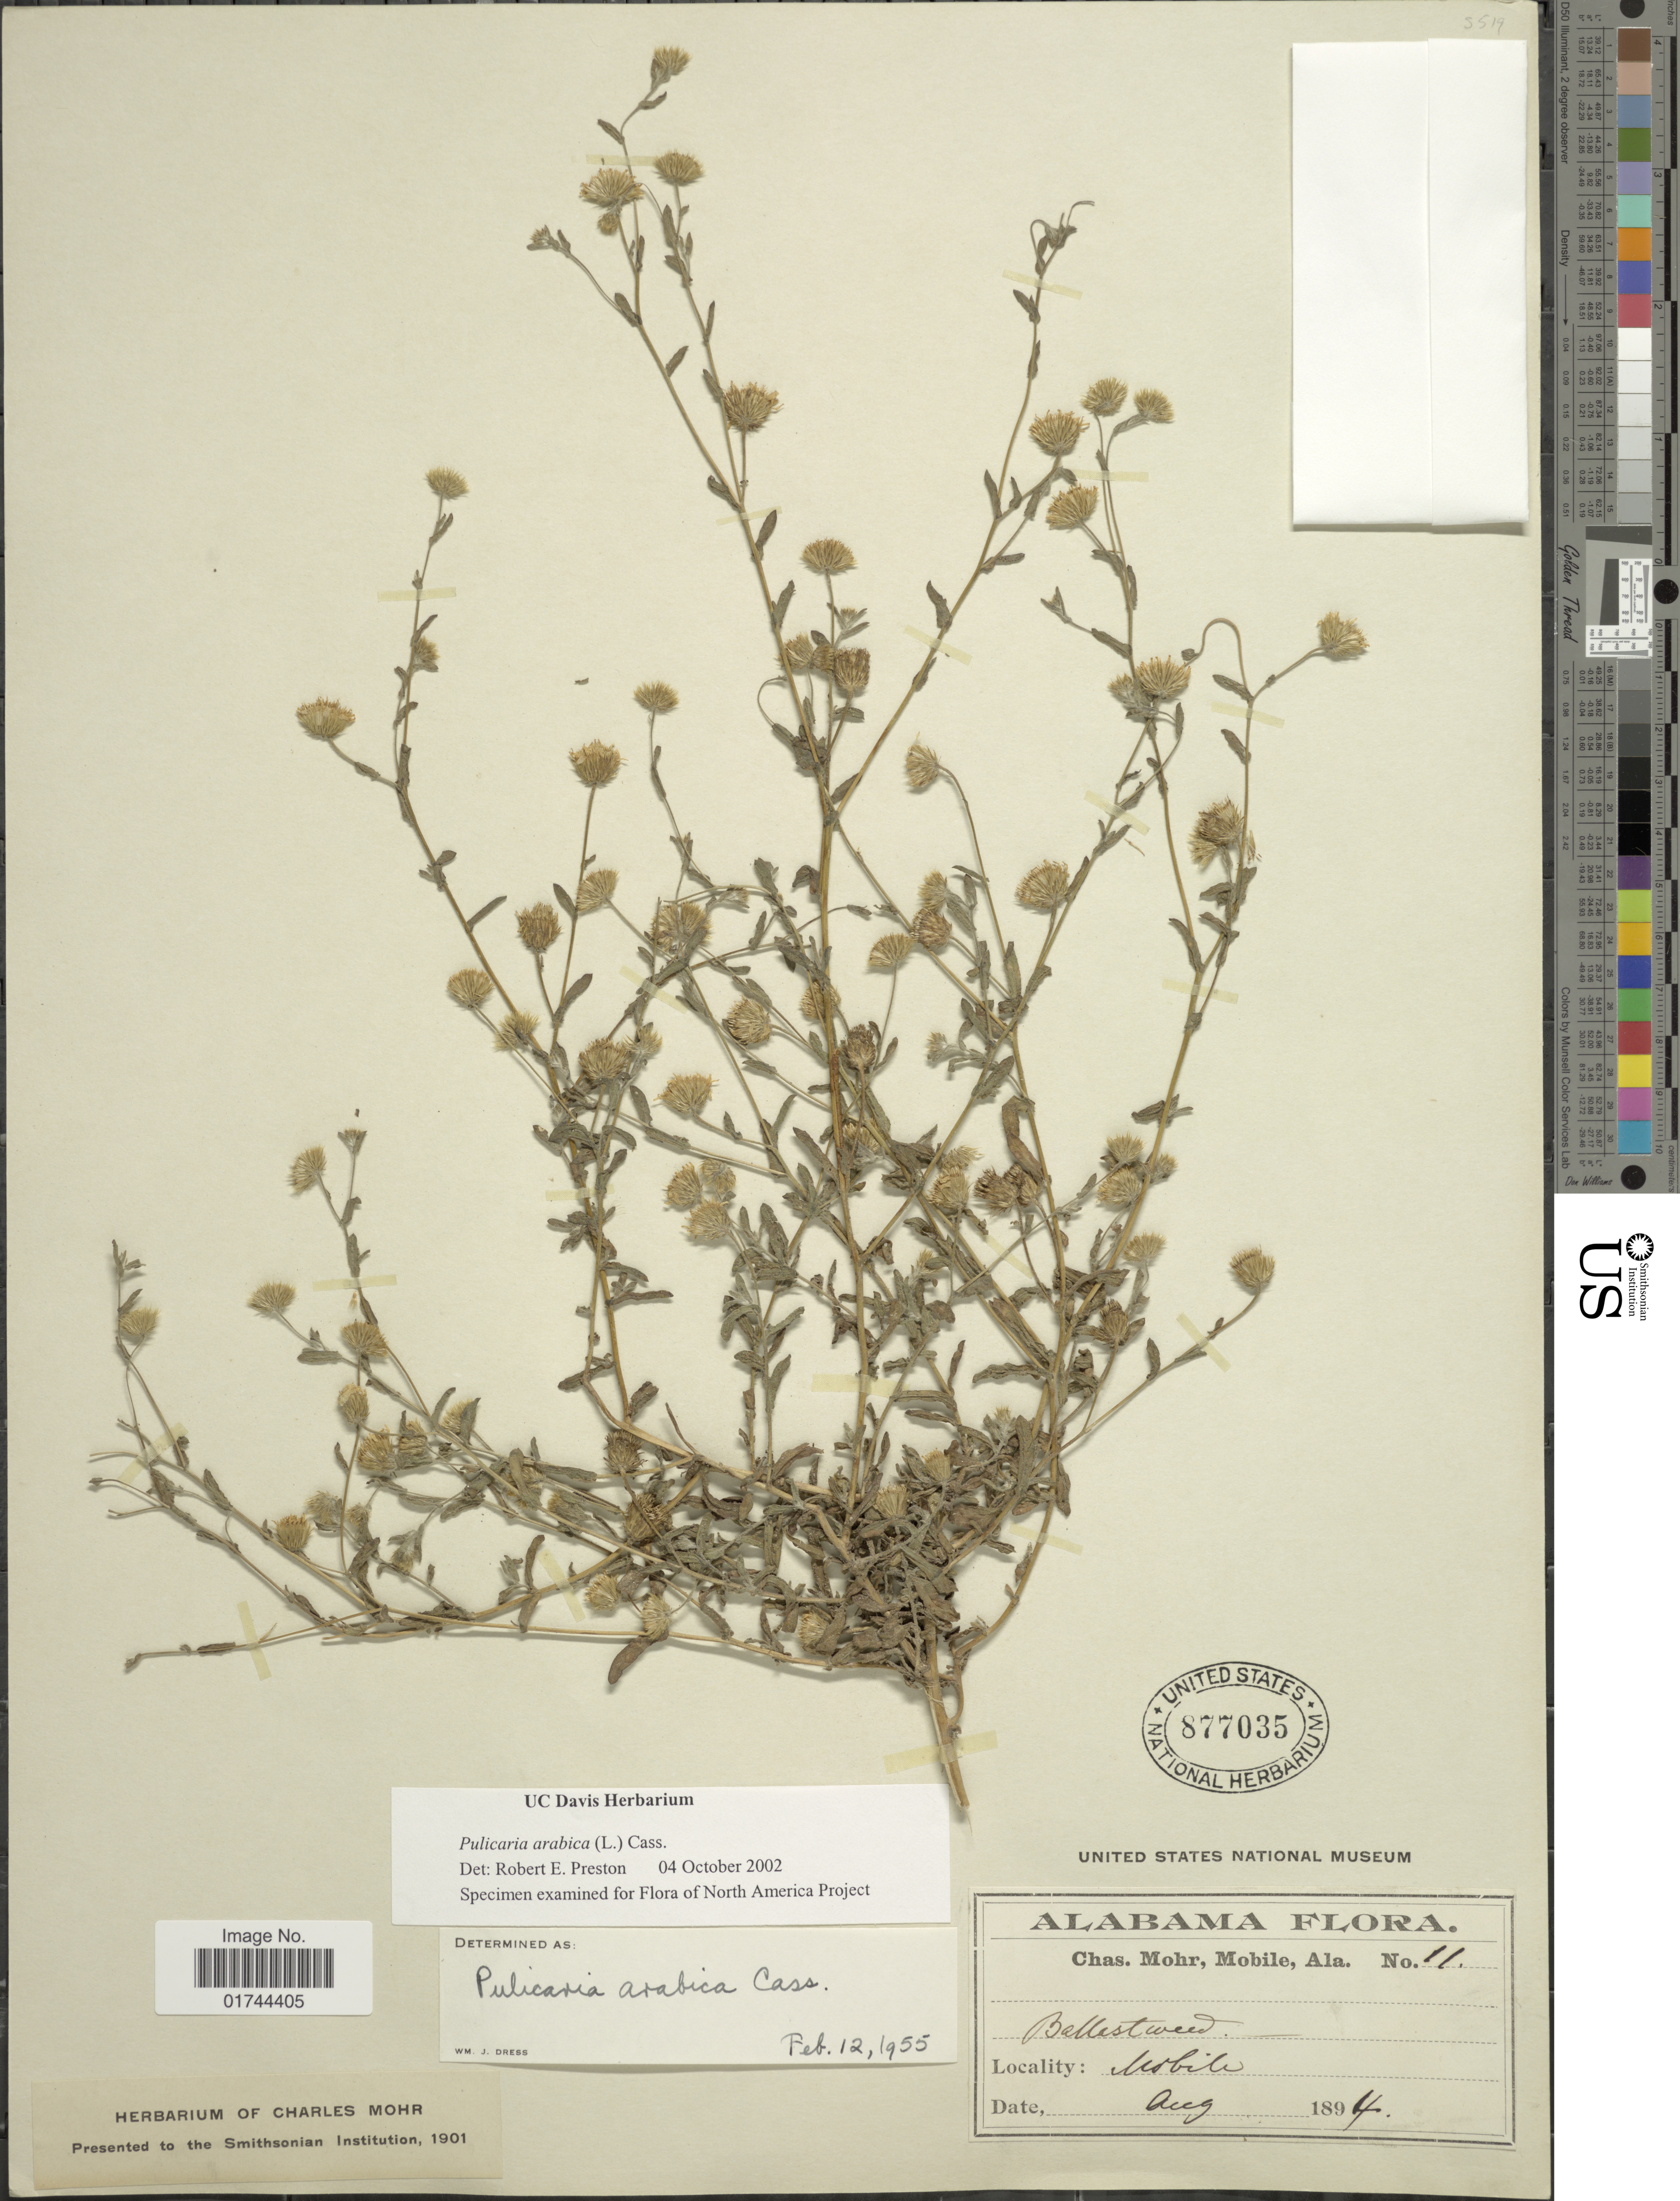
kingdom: Plantae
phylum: Tracheophyta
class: Magnoliopsida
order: Asterales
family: Asteraceae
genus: Pulicaria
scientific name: Pulicaria arabica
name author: (L.) Cass.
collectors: Mohr, C. T. (herbarium)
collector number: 11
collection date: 1894-08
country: United States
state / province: Alabama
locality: Mobile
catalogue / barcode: US 877035